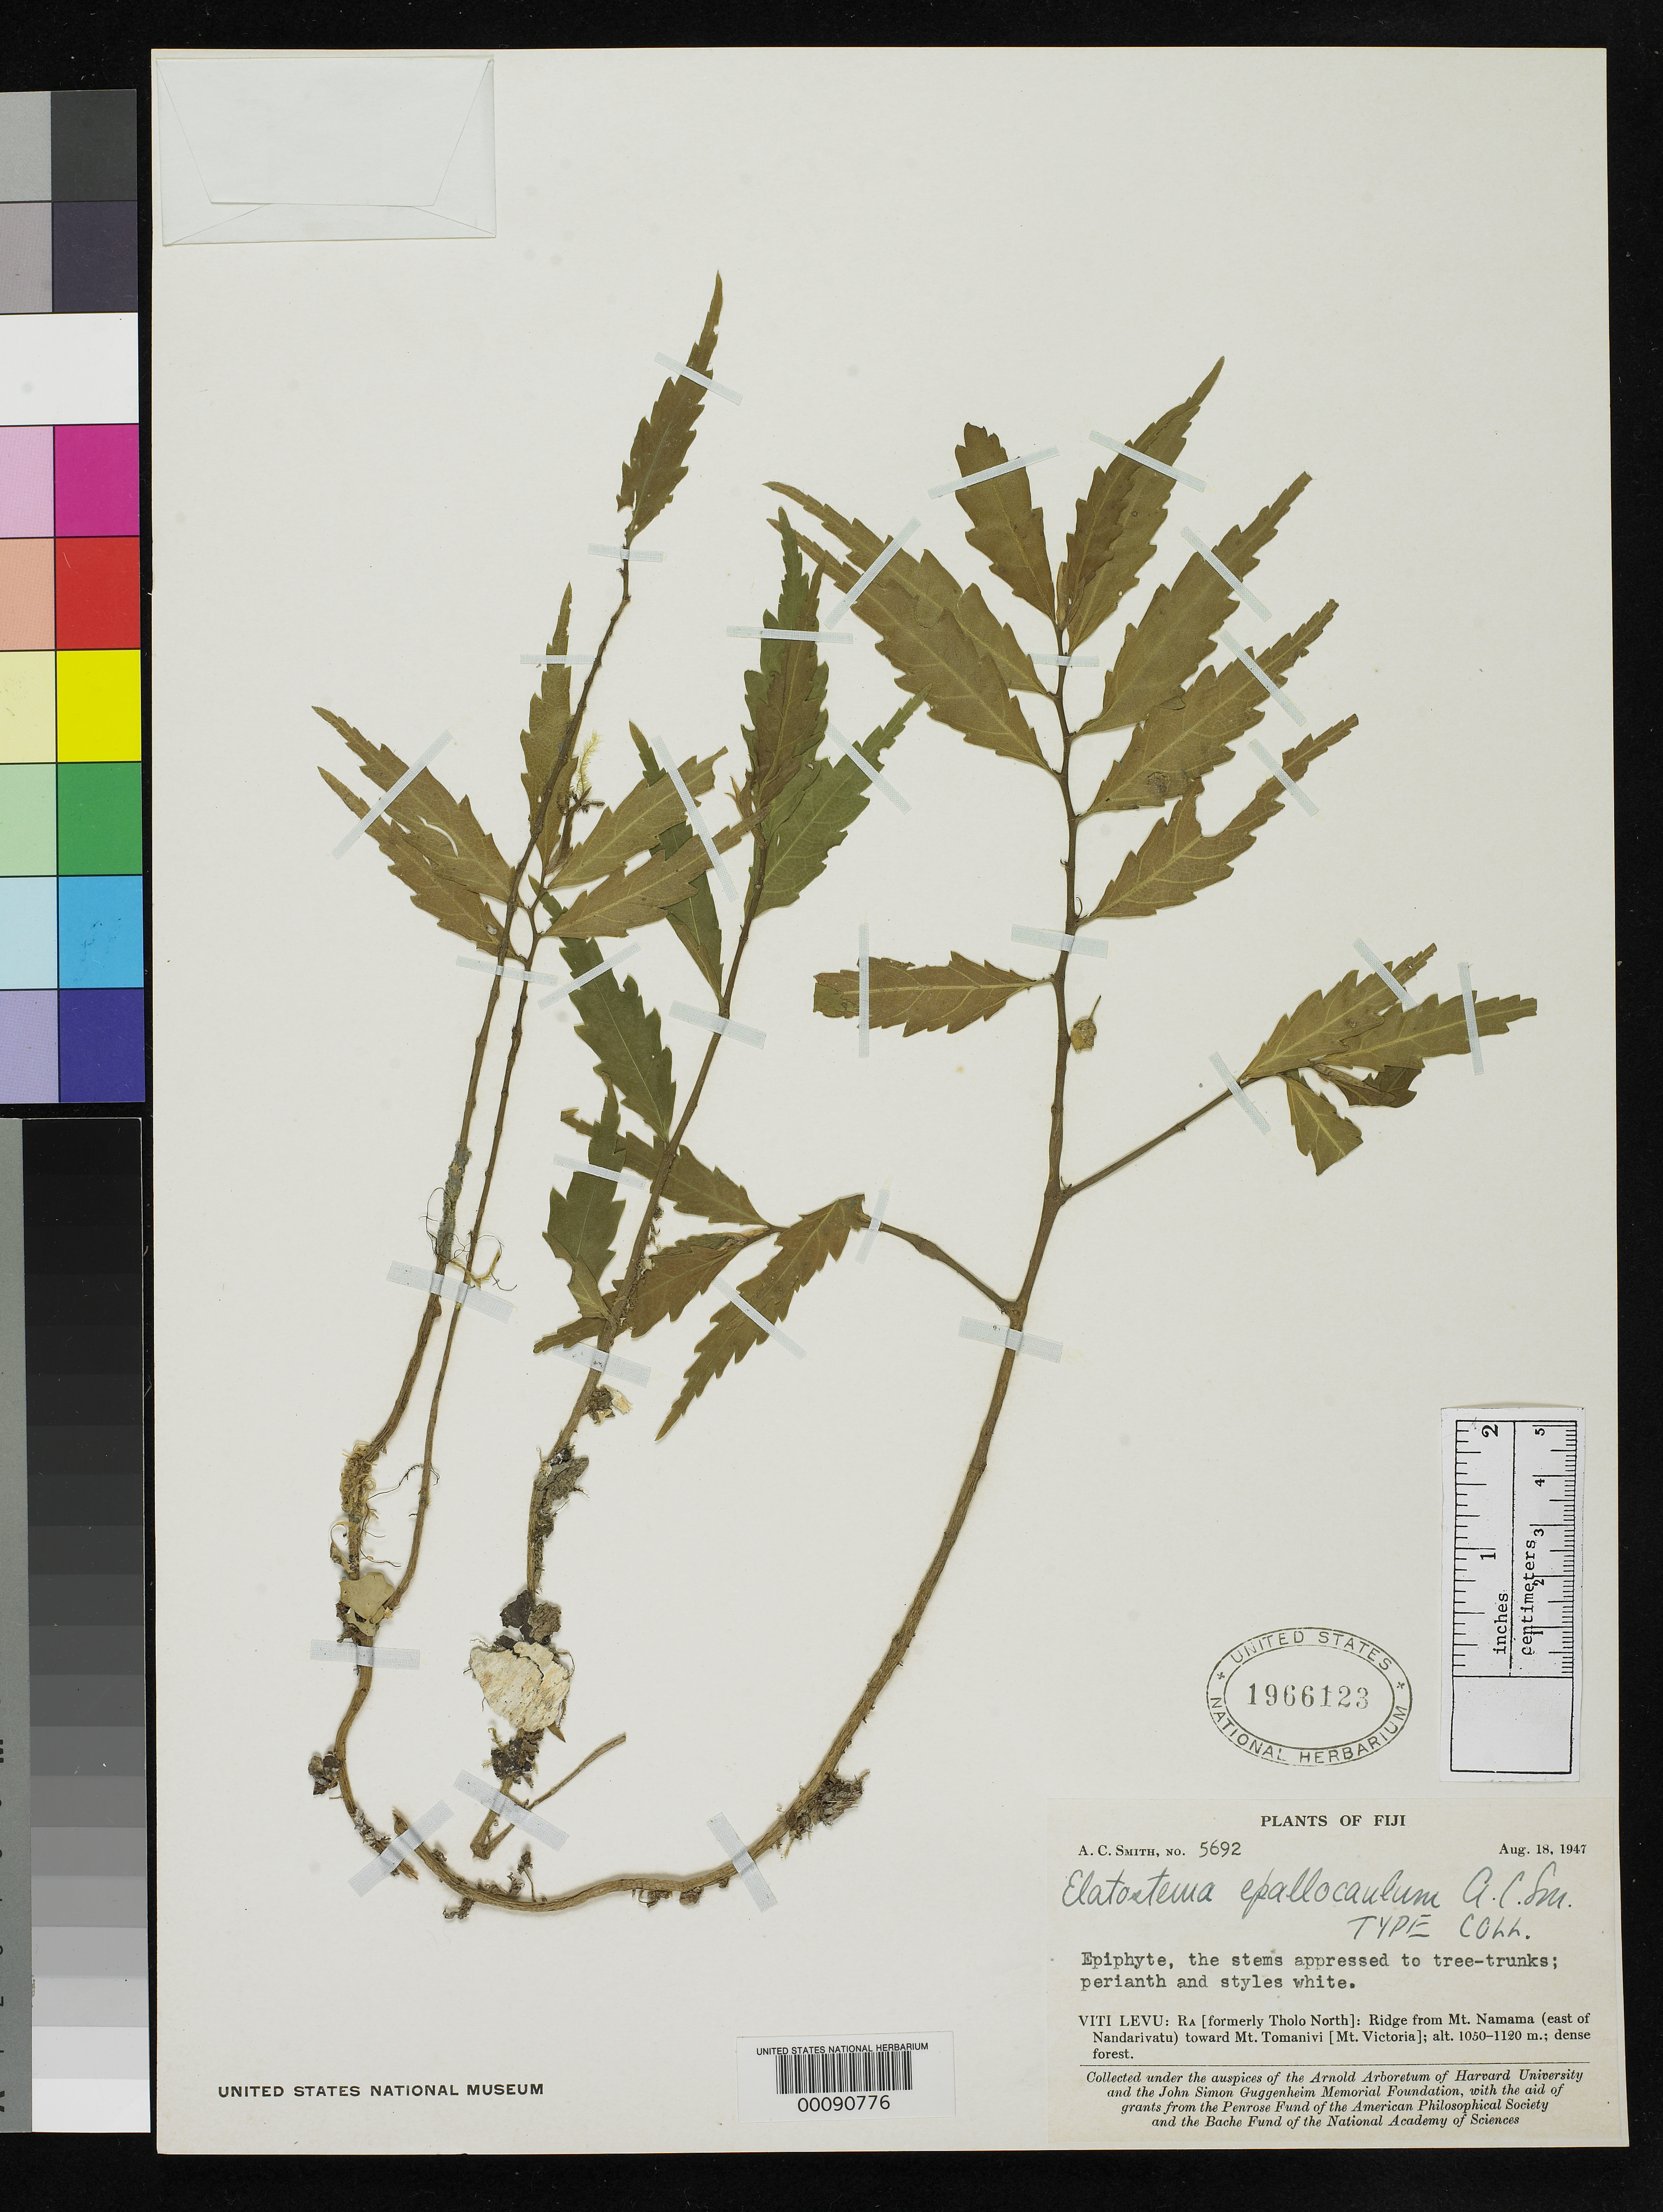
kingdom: Plantae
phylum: Tracheophyta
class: Magnoliopsida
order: Rosales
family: Urticaceae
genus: Elatostema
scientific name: Elatostema epallocaulum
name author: A.C. Sm.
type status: Isotype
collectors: A. C. Smith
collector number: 5692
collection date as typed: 18 Aug 1947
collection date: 1947-08-18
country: Fiji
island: Viti Levu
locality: Ridge from Mt. Namamar, e of Nandarivatu, toward Mt. Tomanivi. [Viti Levu Group]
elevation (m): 1050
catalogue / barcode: US 1966123